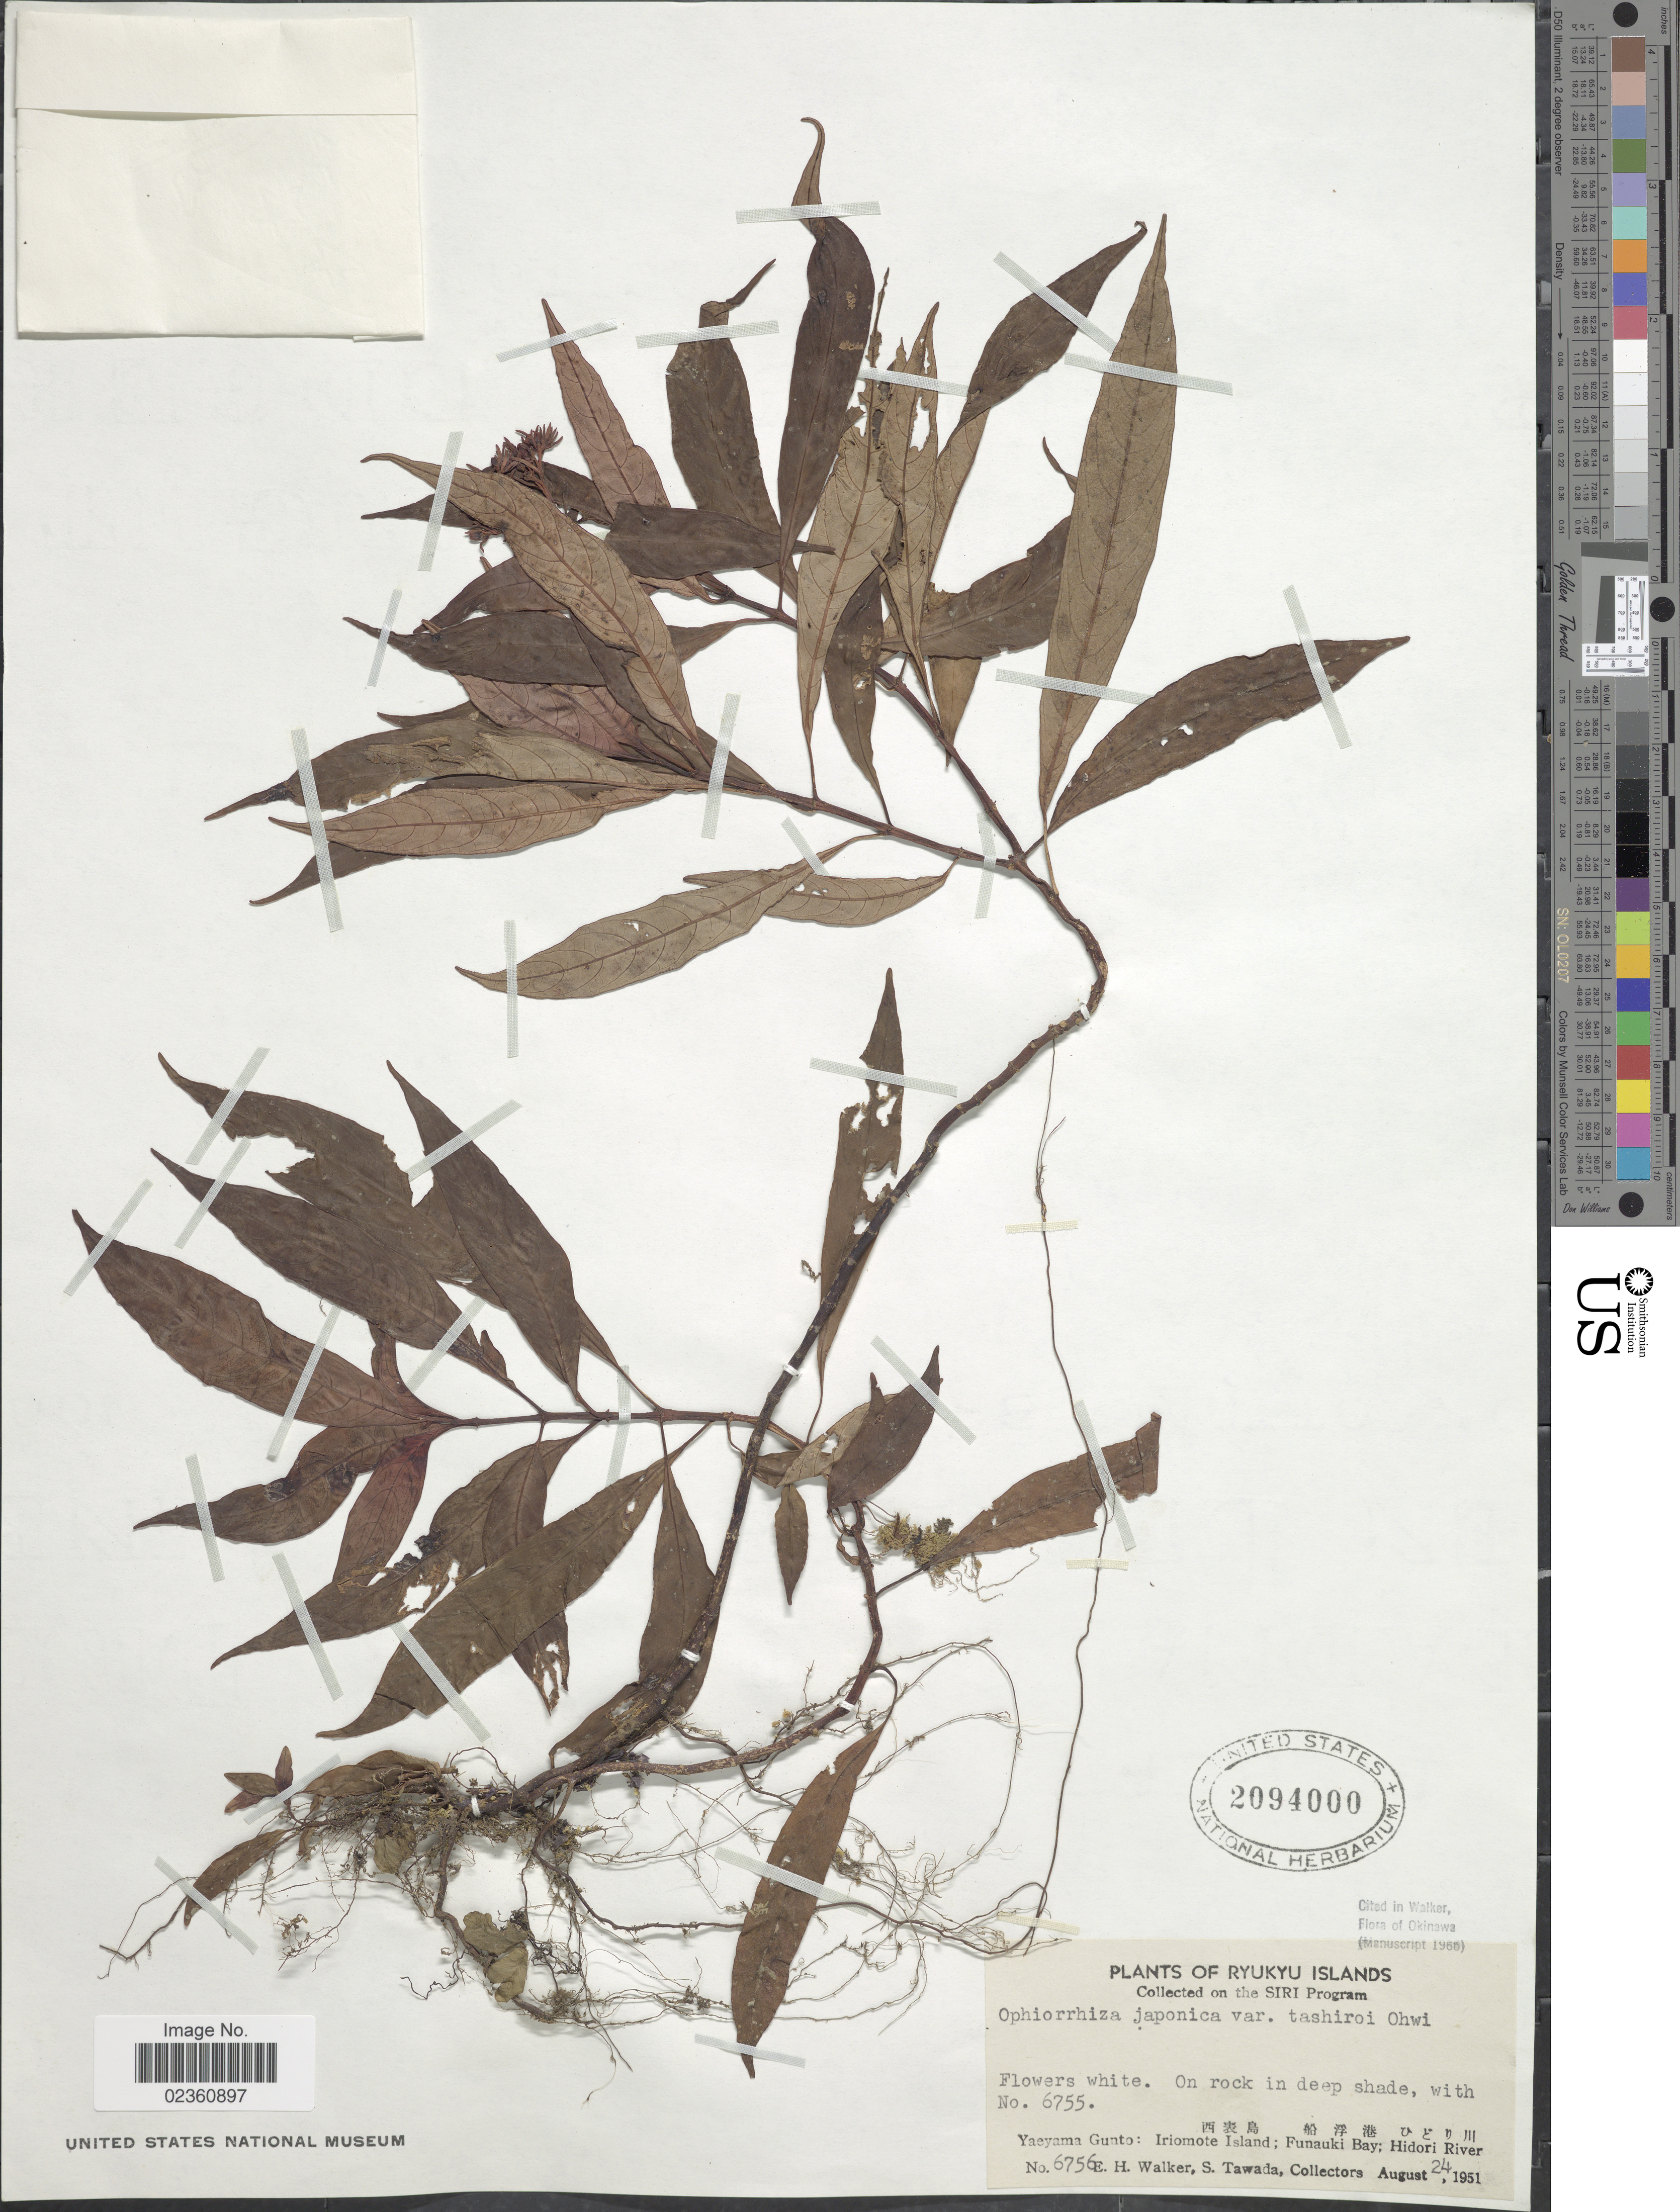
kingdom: Plantae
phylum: Tracheophyta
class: Magnoliopsida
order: Gentianales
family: Rubiaceae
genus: Ophiorrhiza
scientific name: Ophiorrhiza japonica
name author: Blume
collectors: E. H. Walker & S. Tawada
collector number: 6756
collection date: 1951-08-24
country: Japan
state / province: Okinawa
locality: Ryukyu Islands, On rock in deep shade, Yaeyama Gunto: Iriomote Island; Funauki Bay; Hidori River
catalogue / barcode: US 2094000